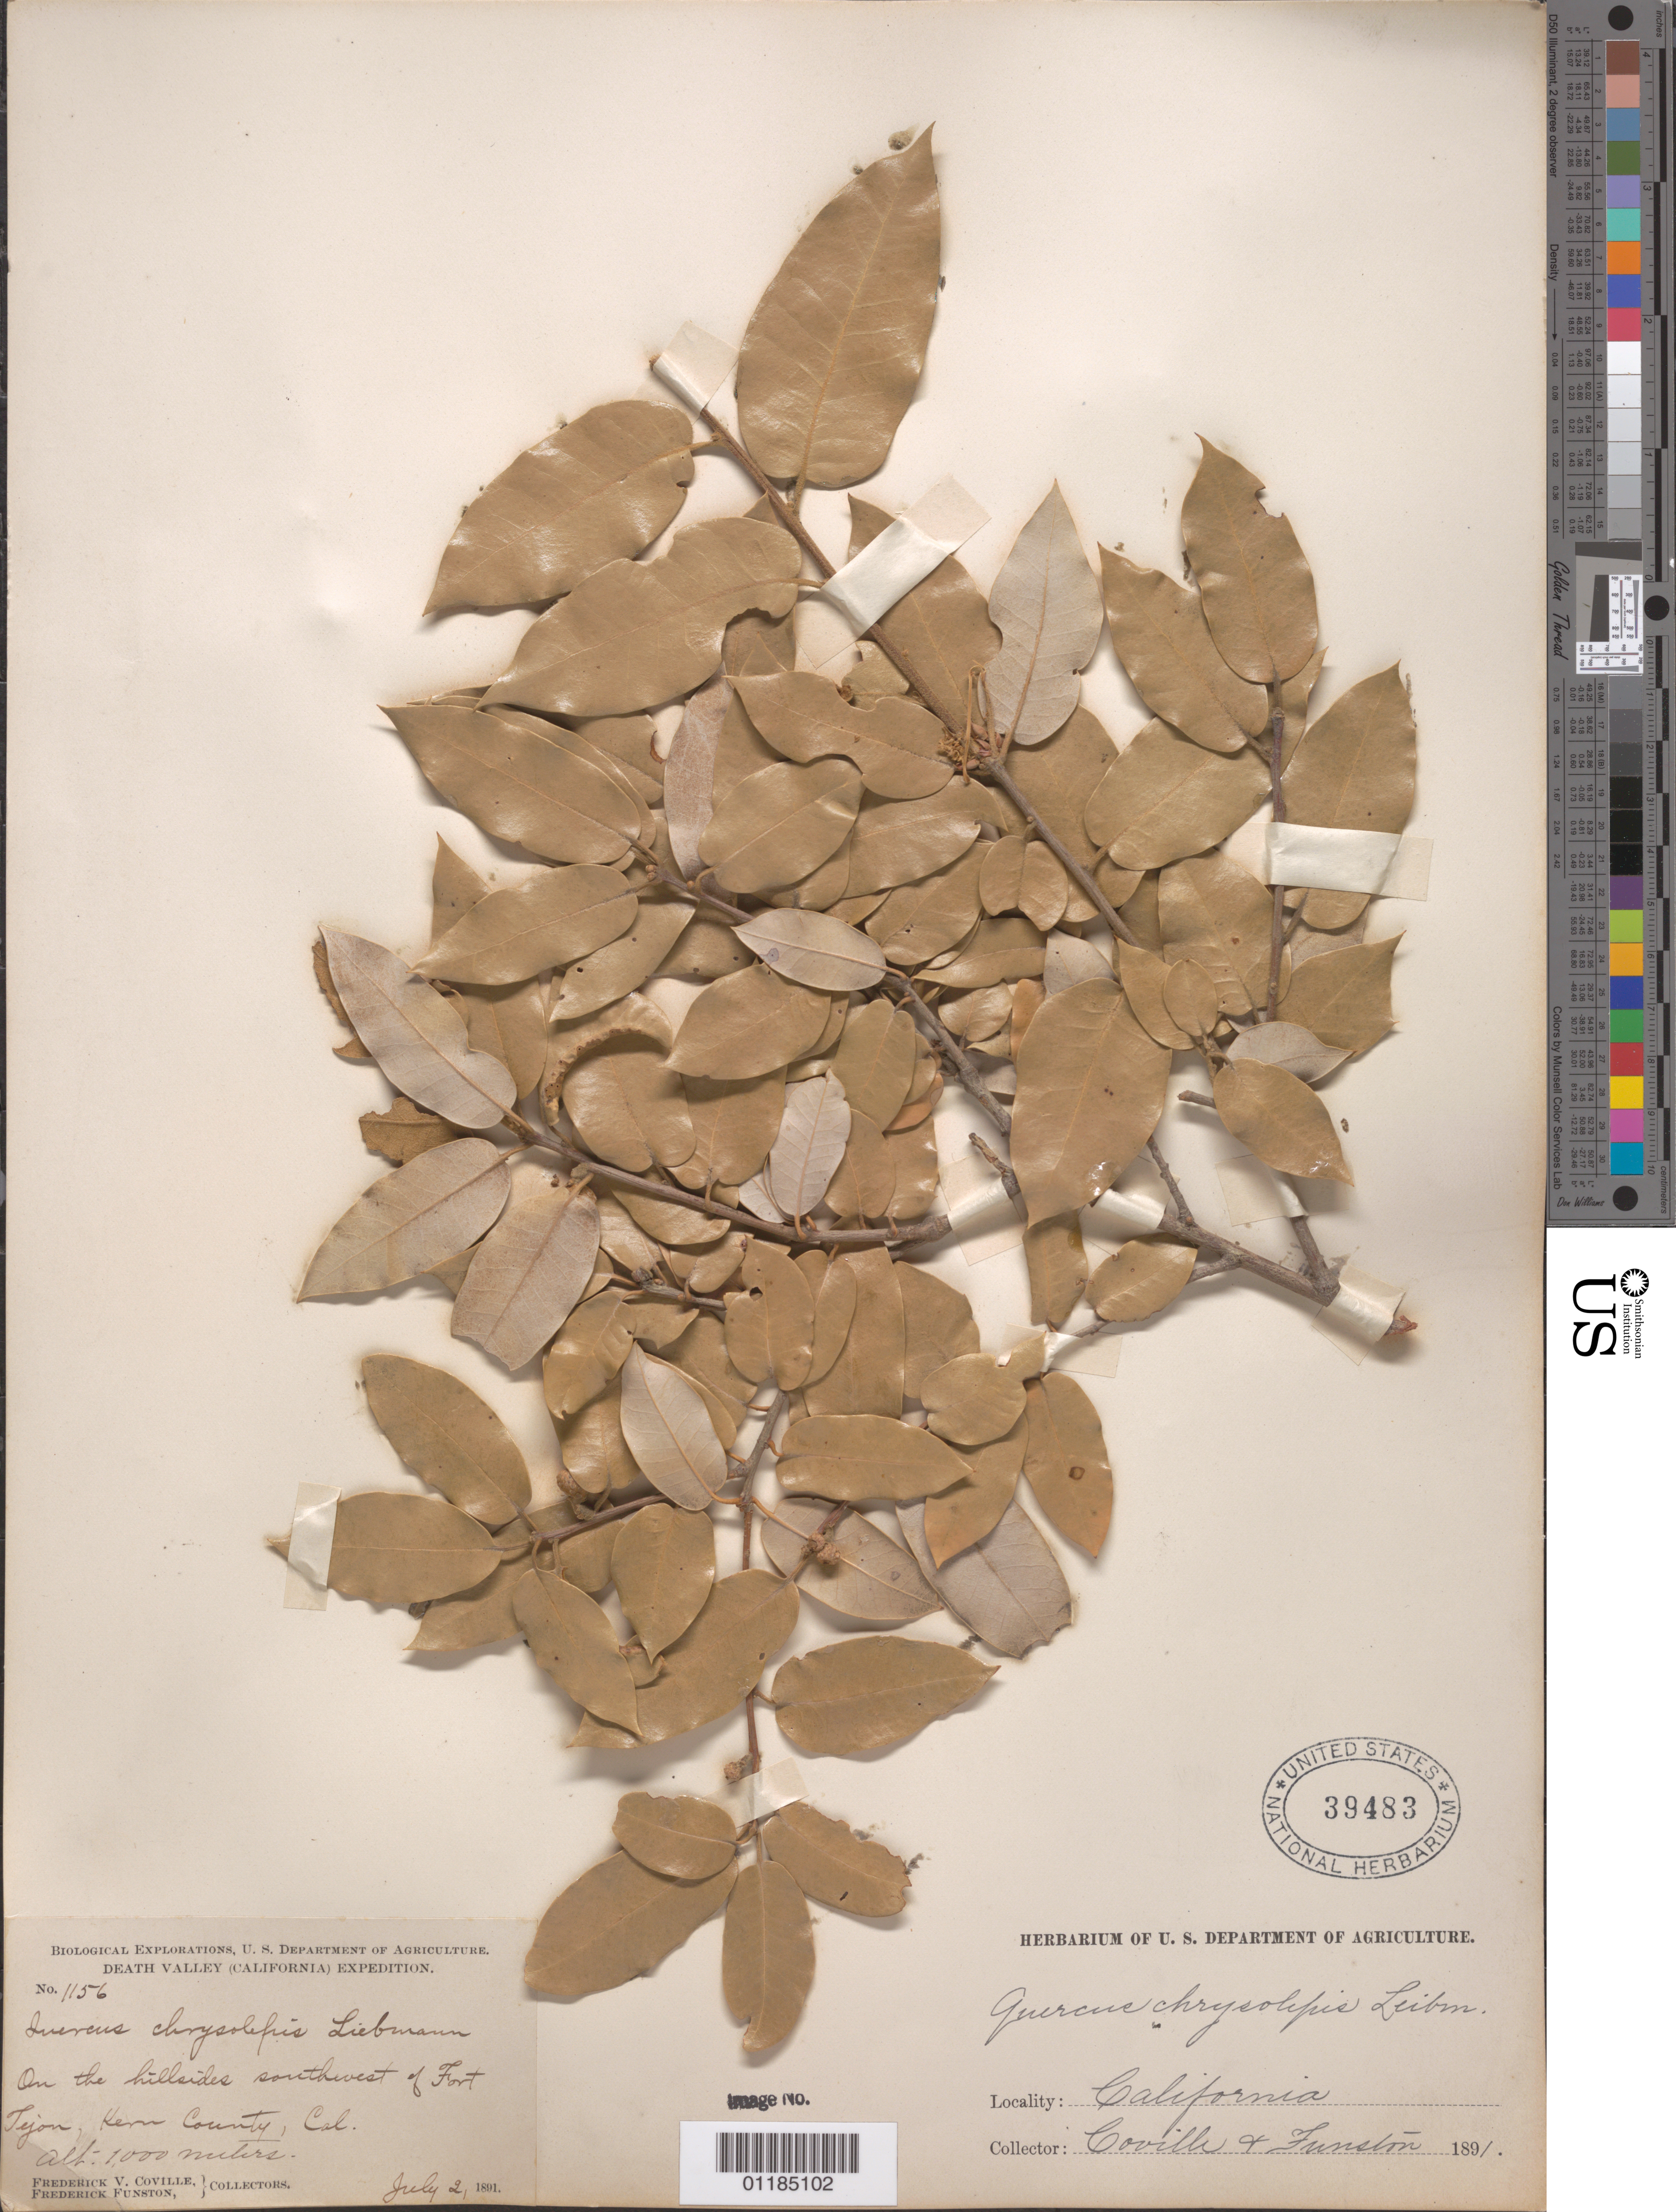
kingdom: Plantae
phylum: Tracheophyta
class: Magnoliopsida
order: Fagales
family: Fagaceae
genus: Quercus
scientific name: Quercus chrysolepis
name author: Liebm.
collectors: F. V. Coville & F. Funston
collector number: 1156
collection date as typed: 2 Jul 1891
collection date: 1891-07-02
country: United States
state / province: California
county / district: Kern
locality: On the hillsides southwest of Fort Tejon.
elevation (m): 1000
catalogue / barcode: US 39483